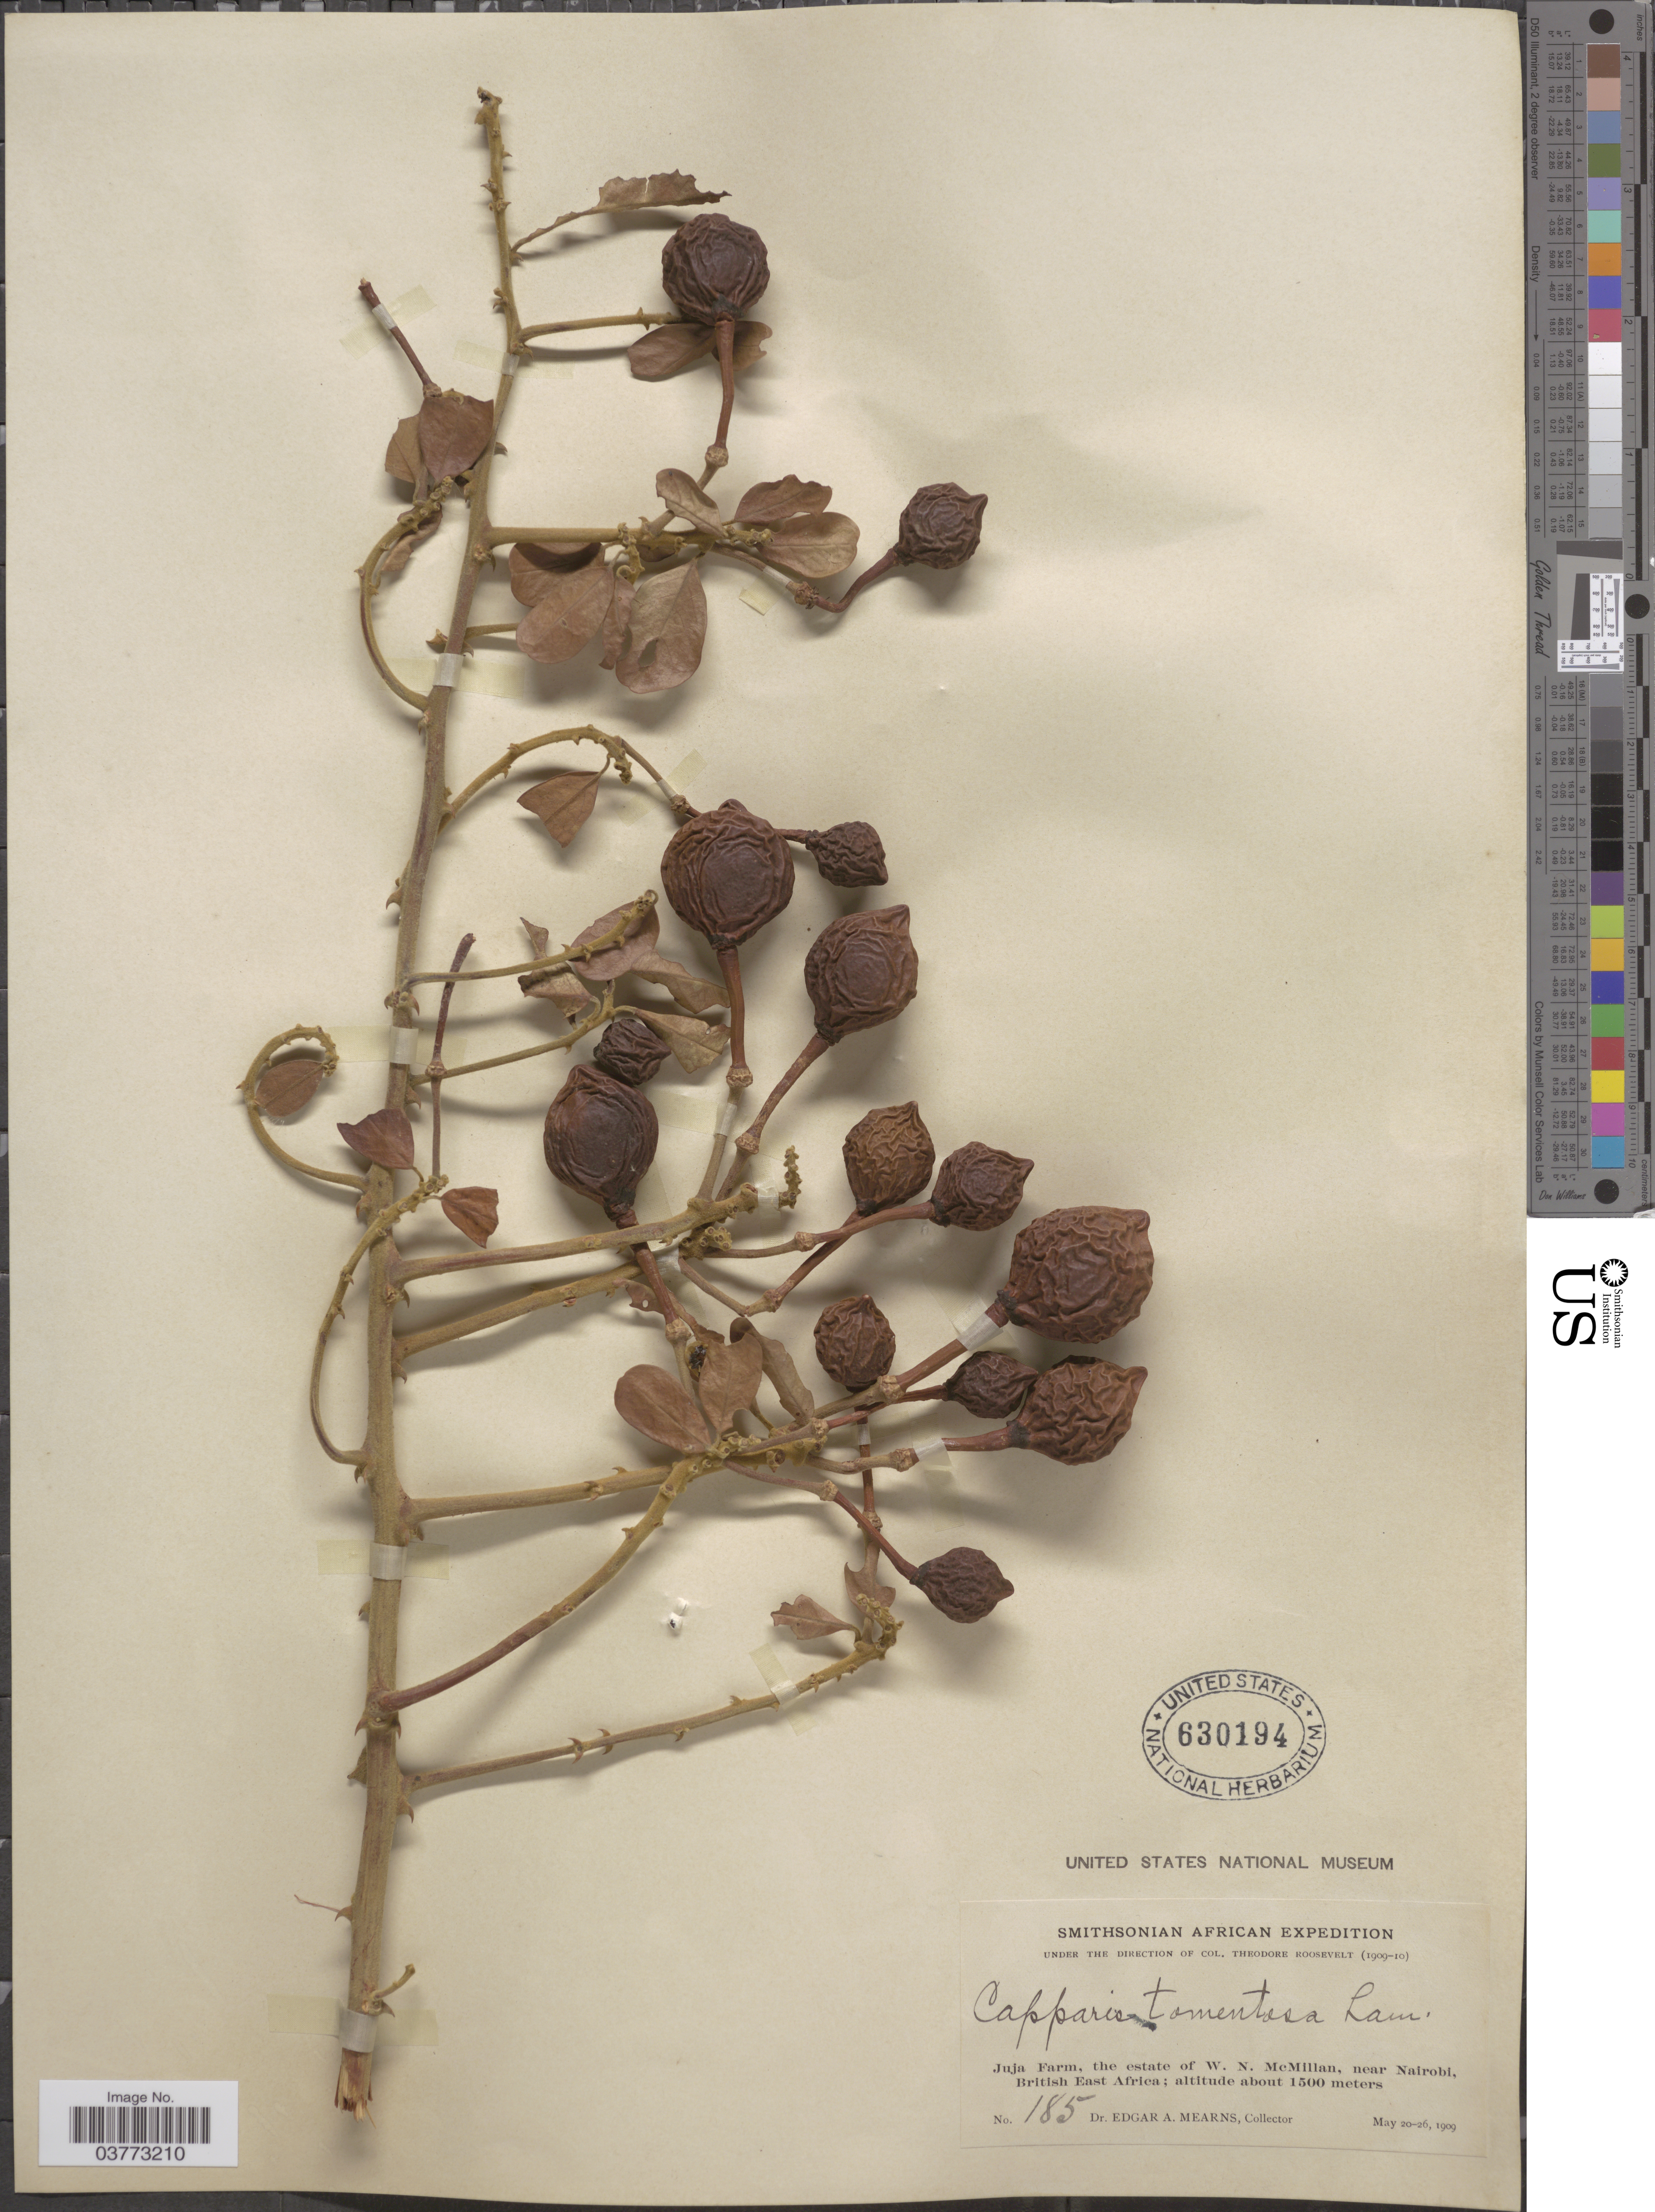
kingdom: Plantae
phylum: Tracheophyta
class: Magnoliopsida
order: Brassicales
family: Capparaceae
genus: Capparis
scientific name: Capparis tomentosa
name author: Lam.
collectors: E. A. Mearns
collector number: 185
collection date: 1909-05-20/1909-05-26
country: Kenya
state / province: Nairobi Area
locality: Juja Farm, the estate of W. N. McMillan, near Nairobi, British East Africa.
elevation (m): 1500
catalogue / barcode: US 630194